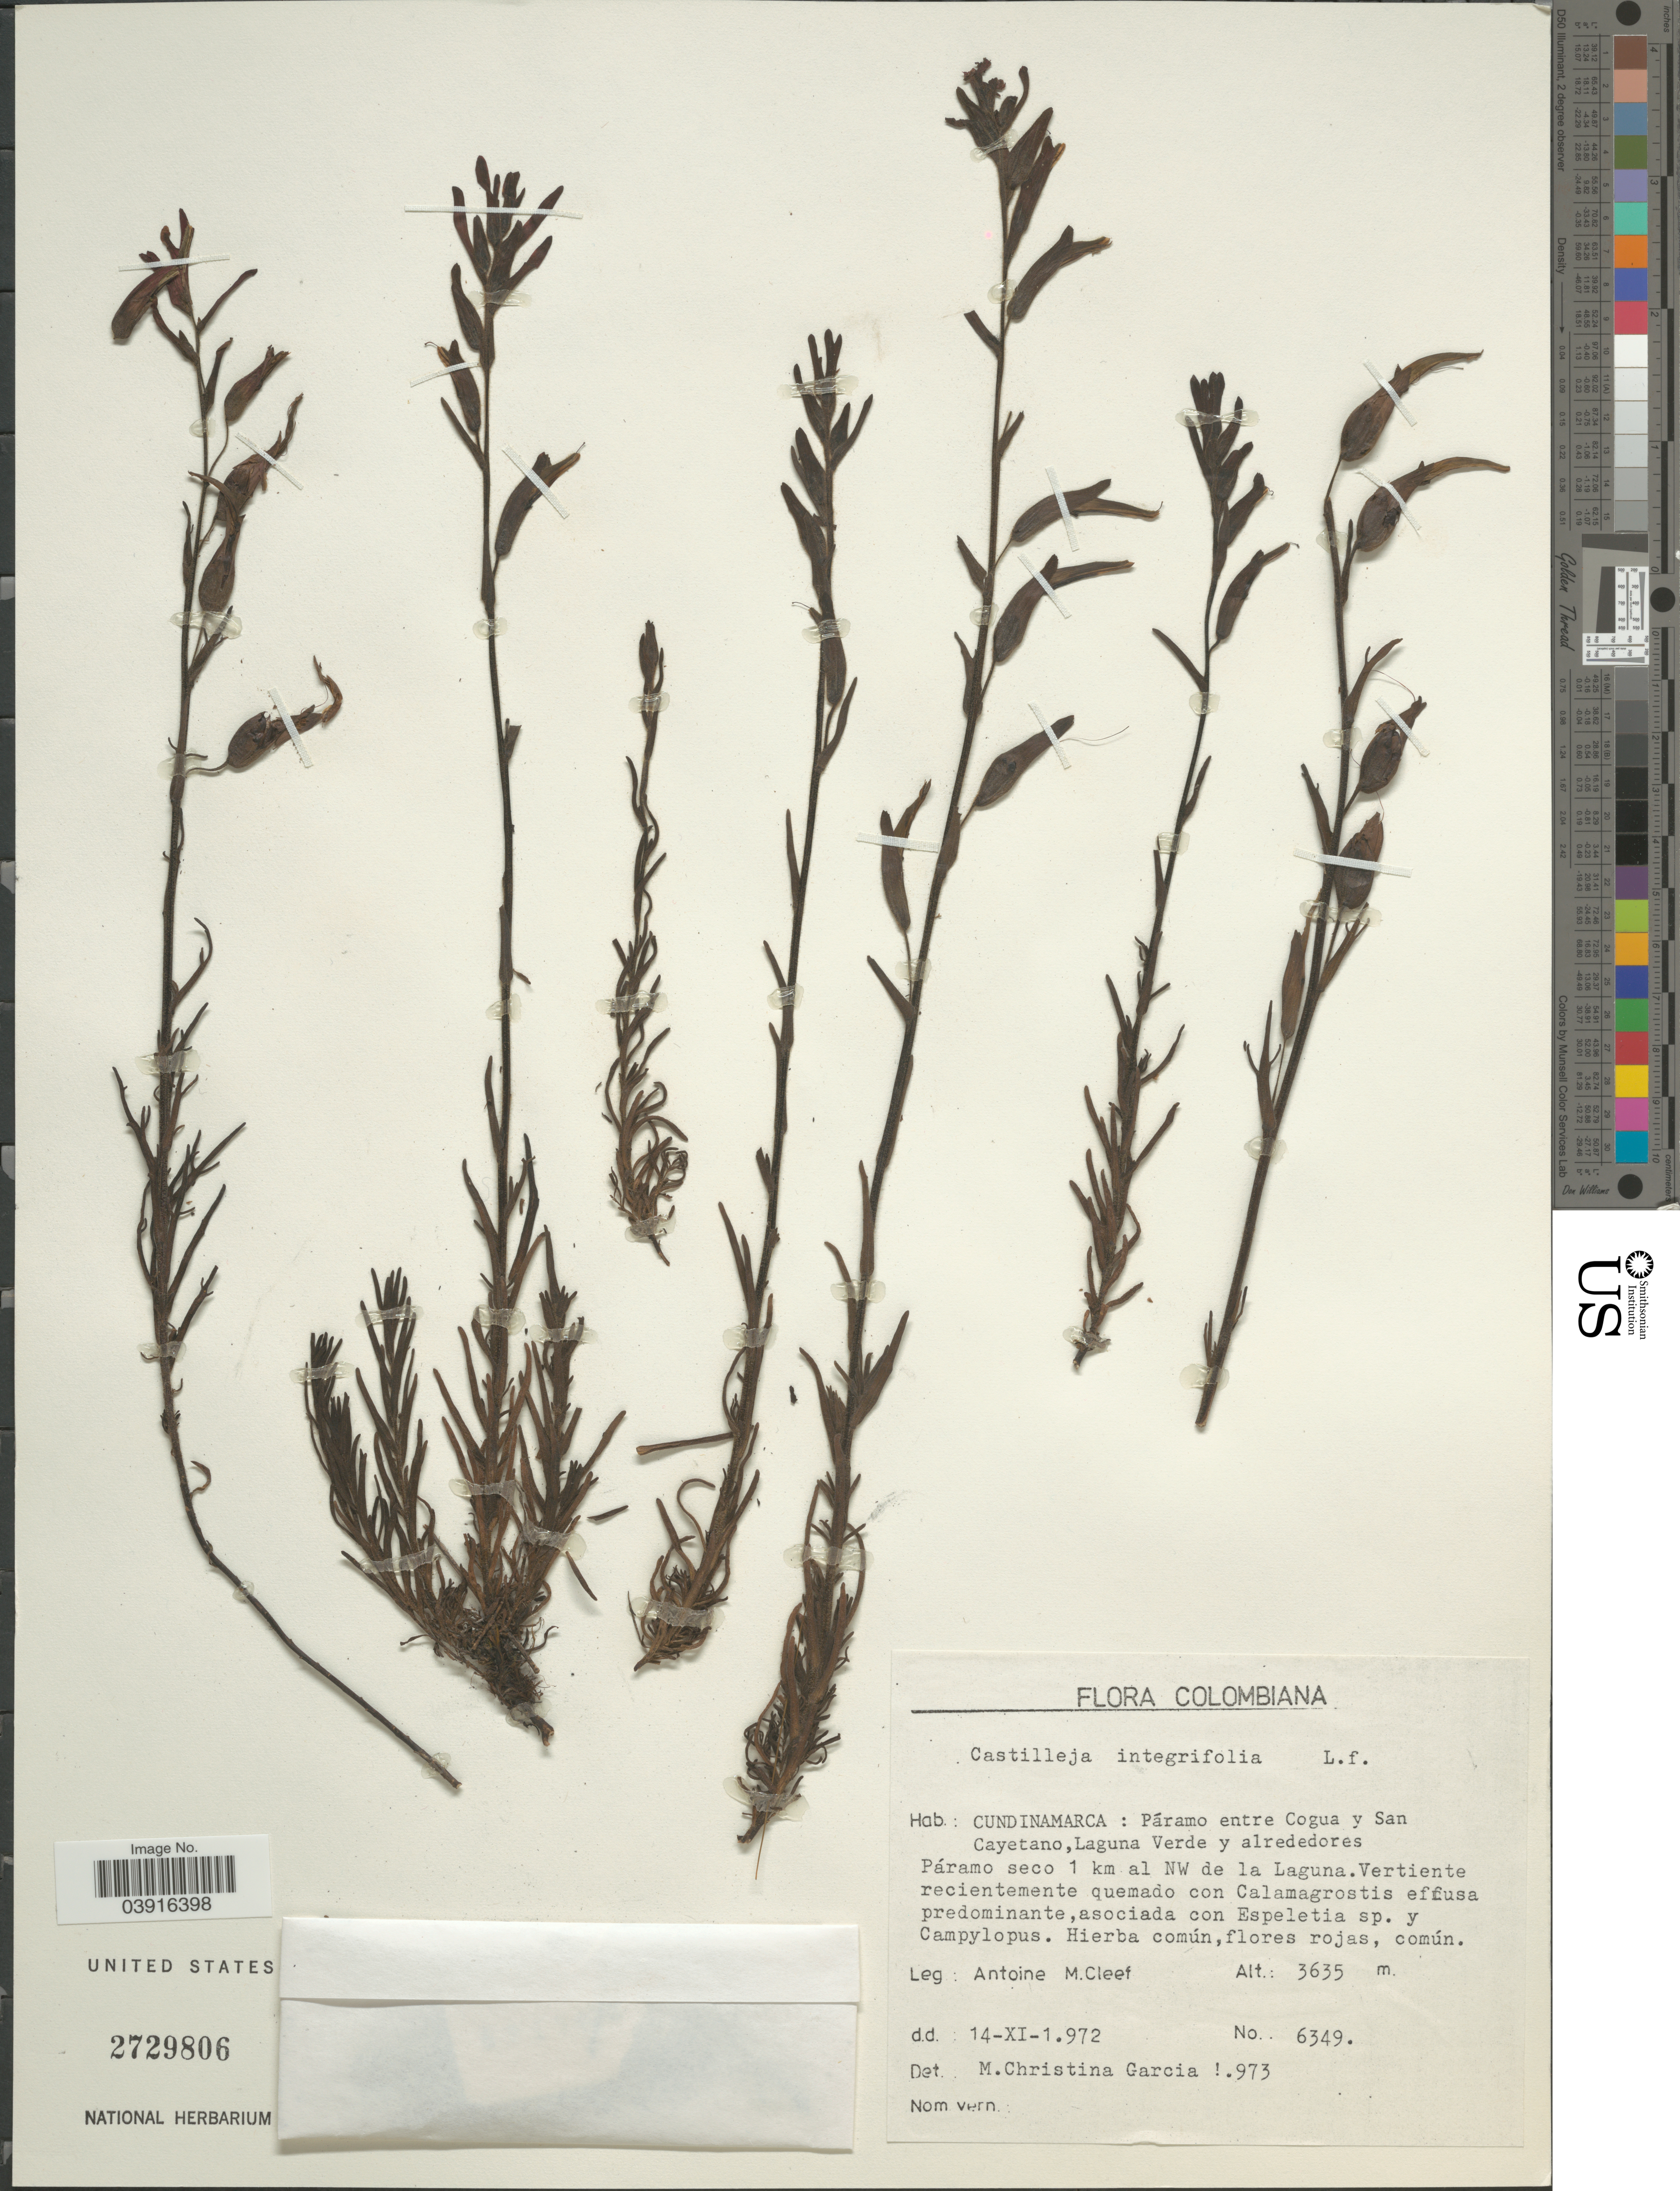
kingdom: Plantae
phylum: Tracheophyta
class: Magnoliopsida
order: Lamiales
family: Orobanchaceae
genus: Castilleja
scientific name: Castilleja integrifolia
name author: L. f.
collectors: A. M. Cleef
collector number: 6349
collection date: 1972-11-14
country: Colombia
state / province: Cundinamarca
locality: Páramo entre Cogua y San Cayetano, Laguna Verde y alrededores. Páramo seco 1 km al NW de la Laguna.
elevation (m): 3635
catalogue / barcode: US 2729806